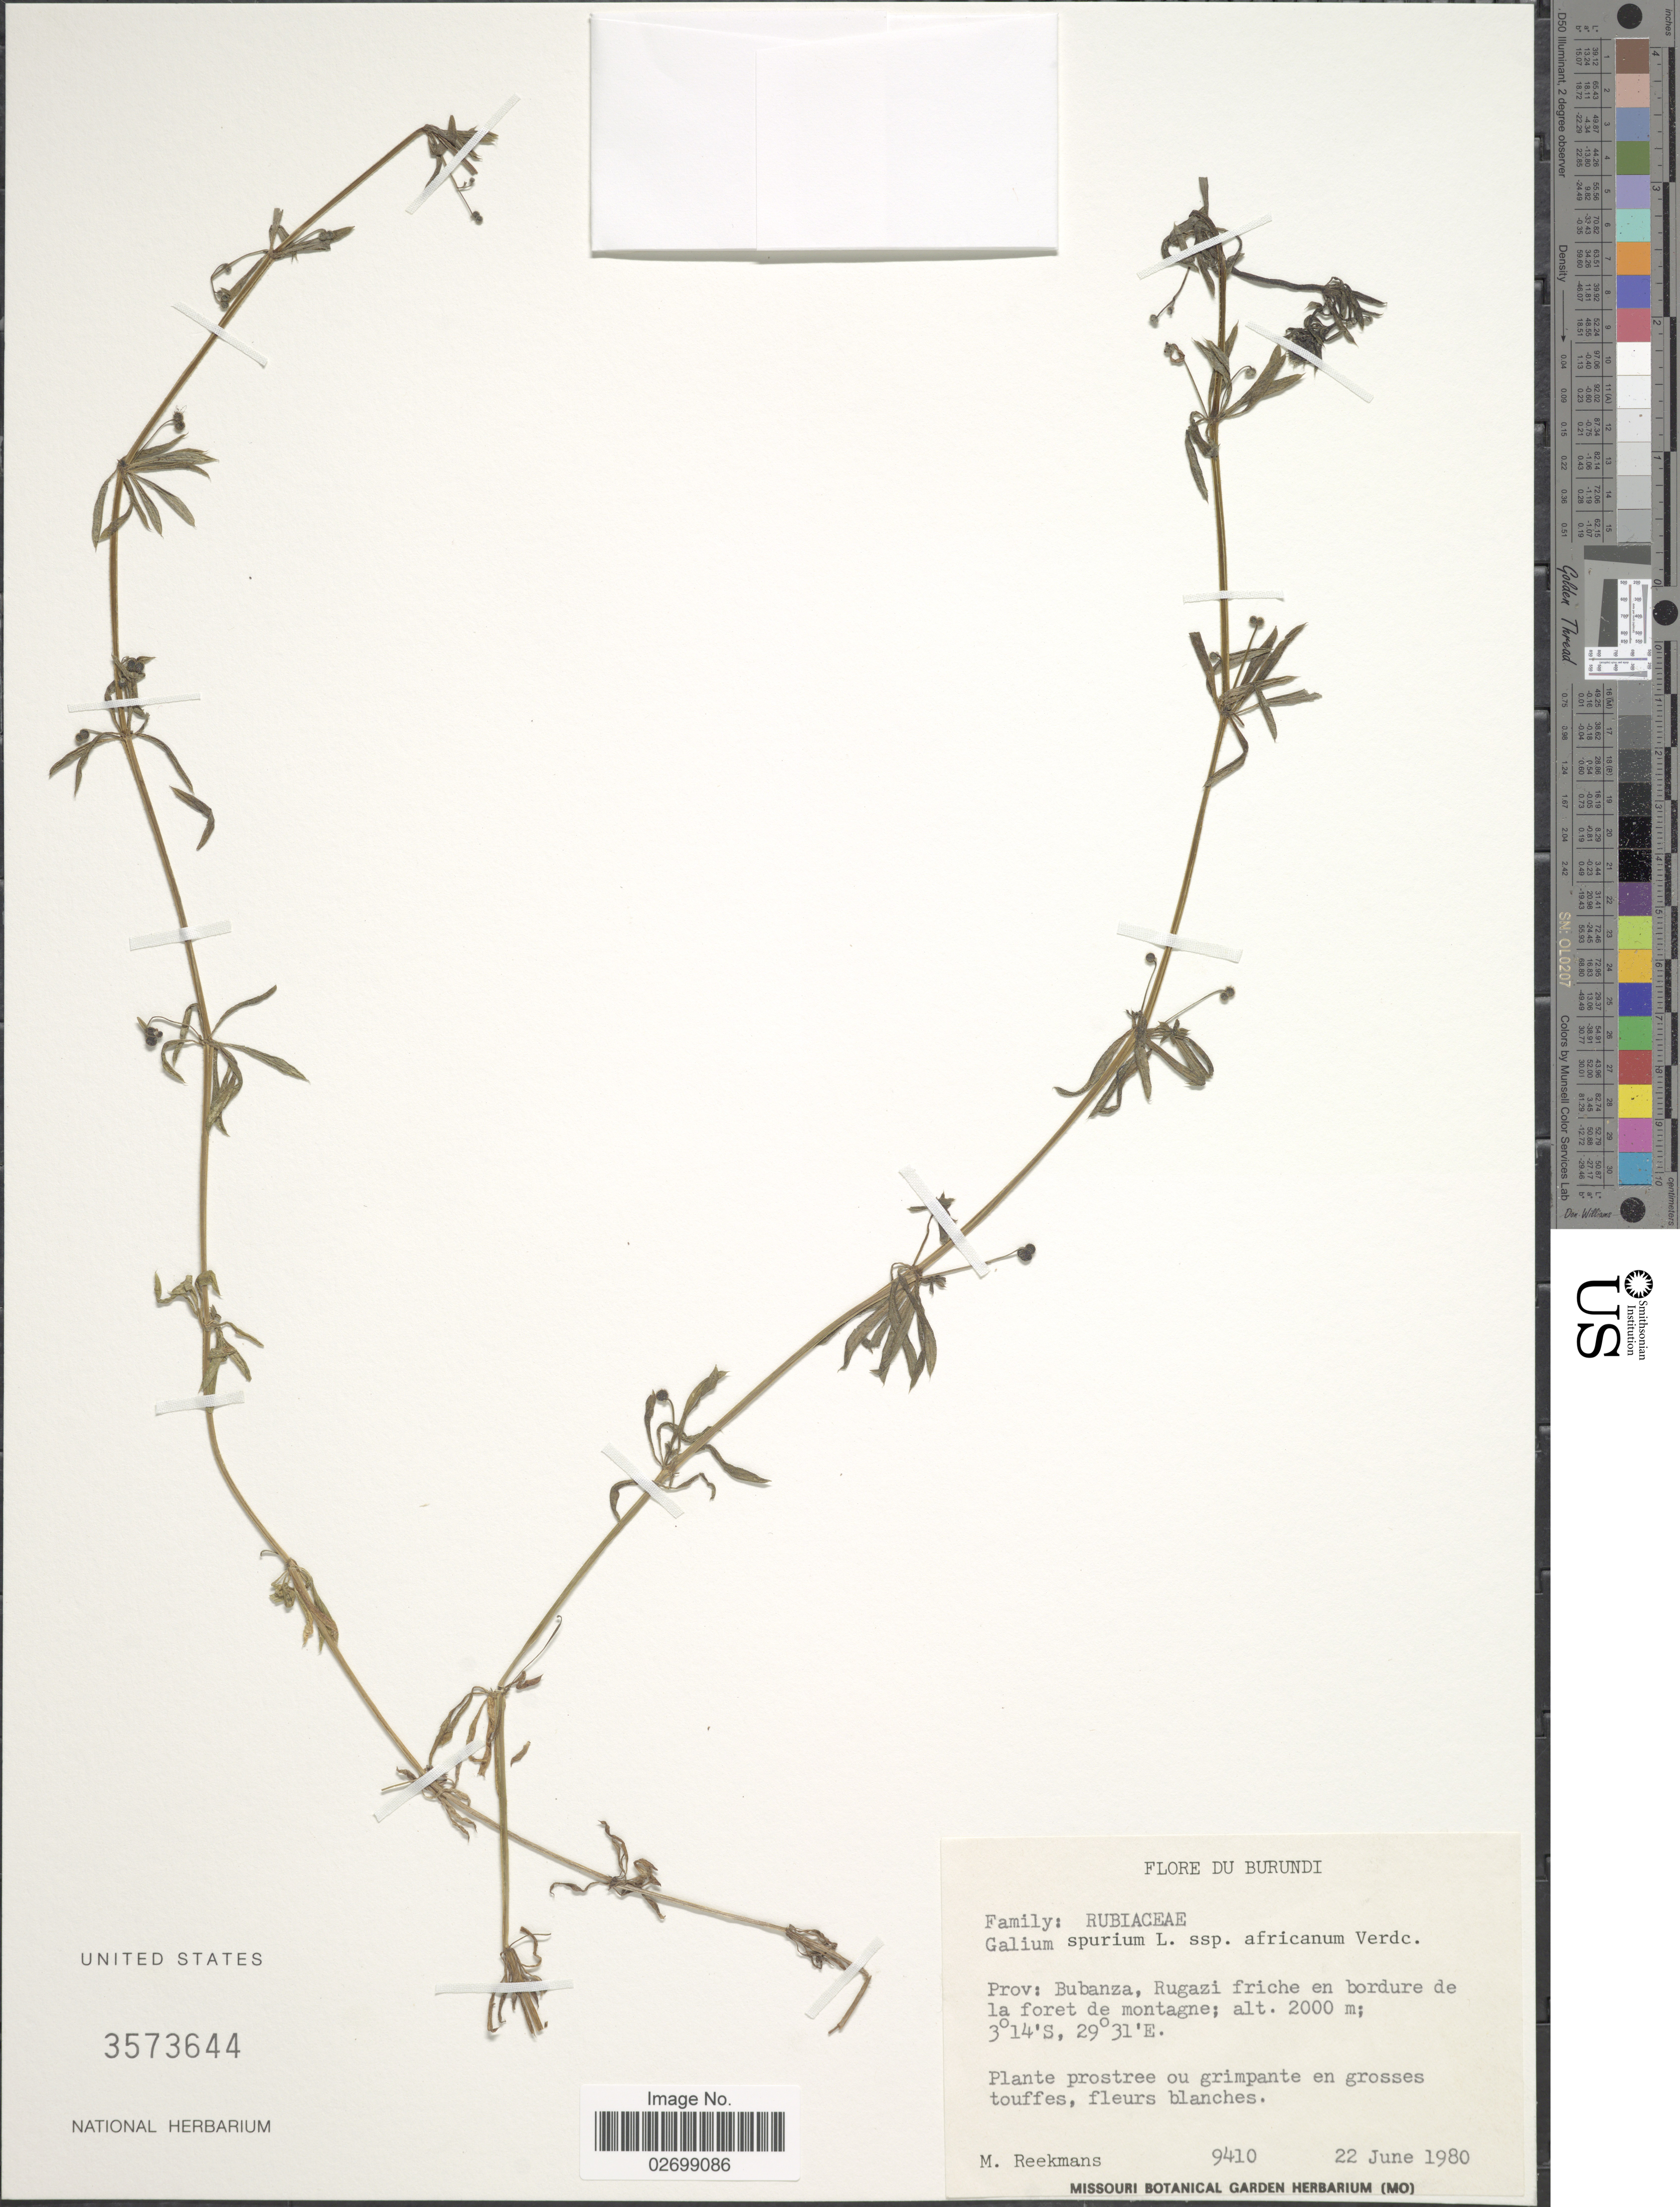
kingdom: Plantae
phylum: Tracheophyta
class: Magnoliopsida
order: Gentianales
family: Rubiaceae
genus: Galium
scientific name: Galium spurium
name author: L.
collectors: M. Reekmans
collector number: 9410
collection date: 1980-06-22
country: Burundi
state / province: Bubanza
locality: Rugazi friche en bordure de la foret de montagne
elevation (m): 2000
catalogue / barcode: US 3573644